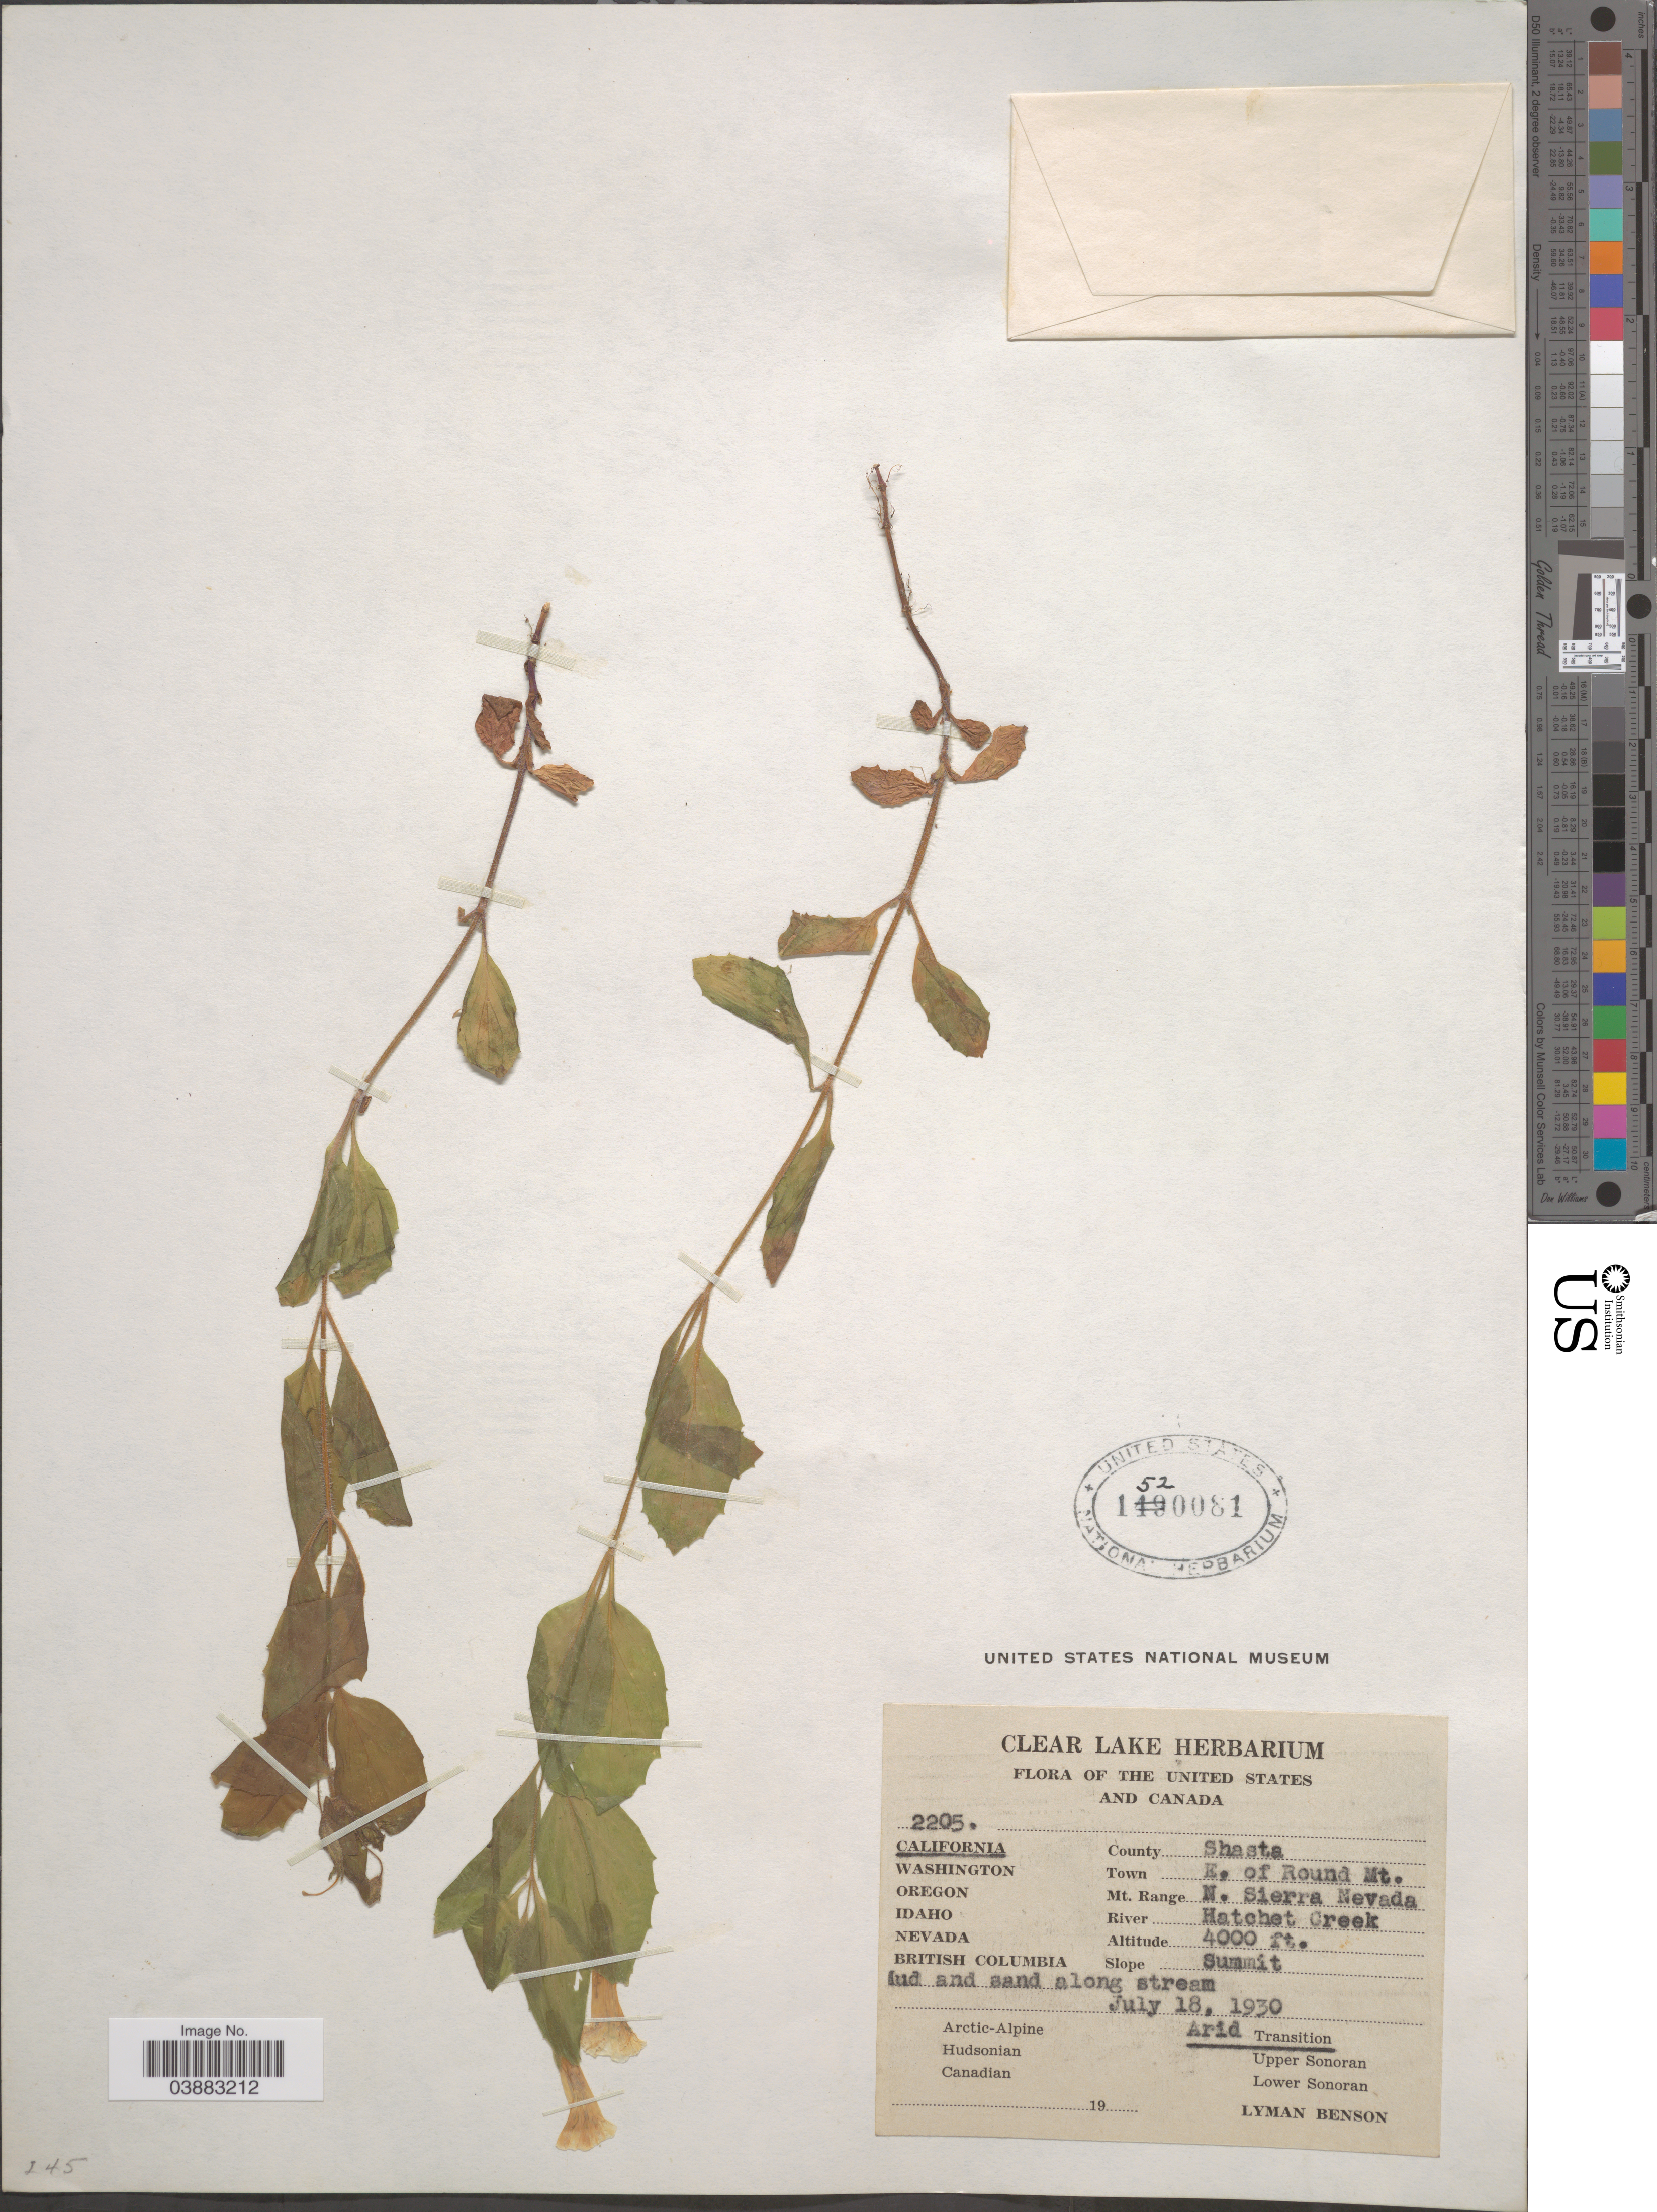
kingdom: Plantae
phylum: Tracheophyta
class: Magnoliopsida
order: Lamiales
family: Phrymaceae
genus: Mimulus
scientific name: Mimulus sp.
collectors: L. D. Benson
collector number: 2205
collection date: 1930-07-18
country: United States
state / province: California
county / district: Shasta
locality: County Shasta. Town E. of Round Mt. Mt. Range N. Sierra Nevada. River Hatchet Creek. Arid Transition.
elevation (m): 1219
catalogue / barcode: US 1520081